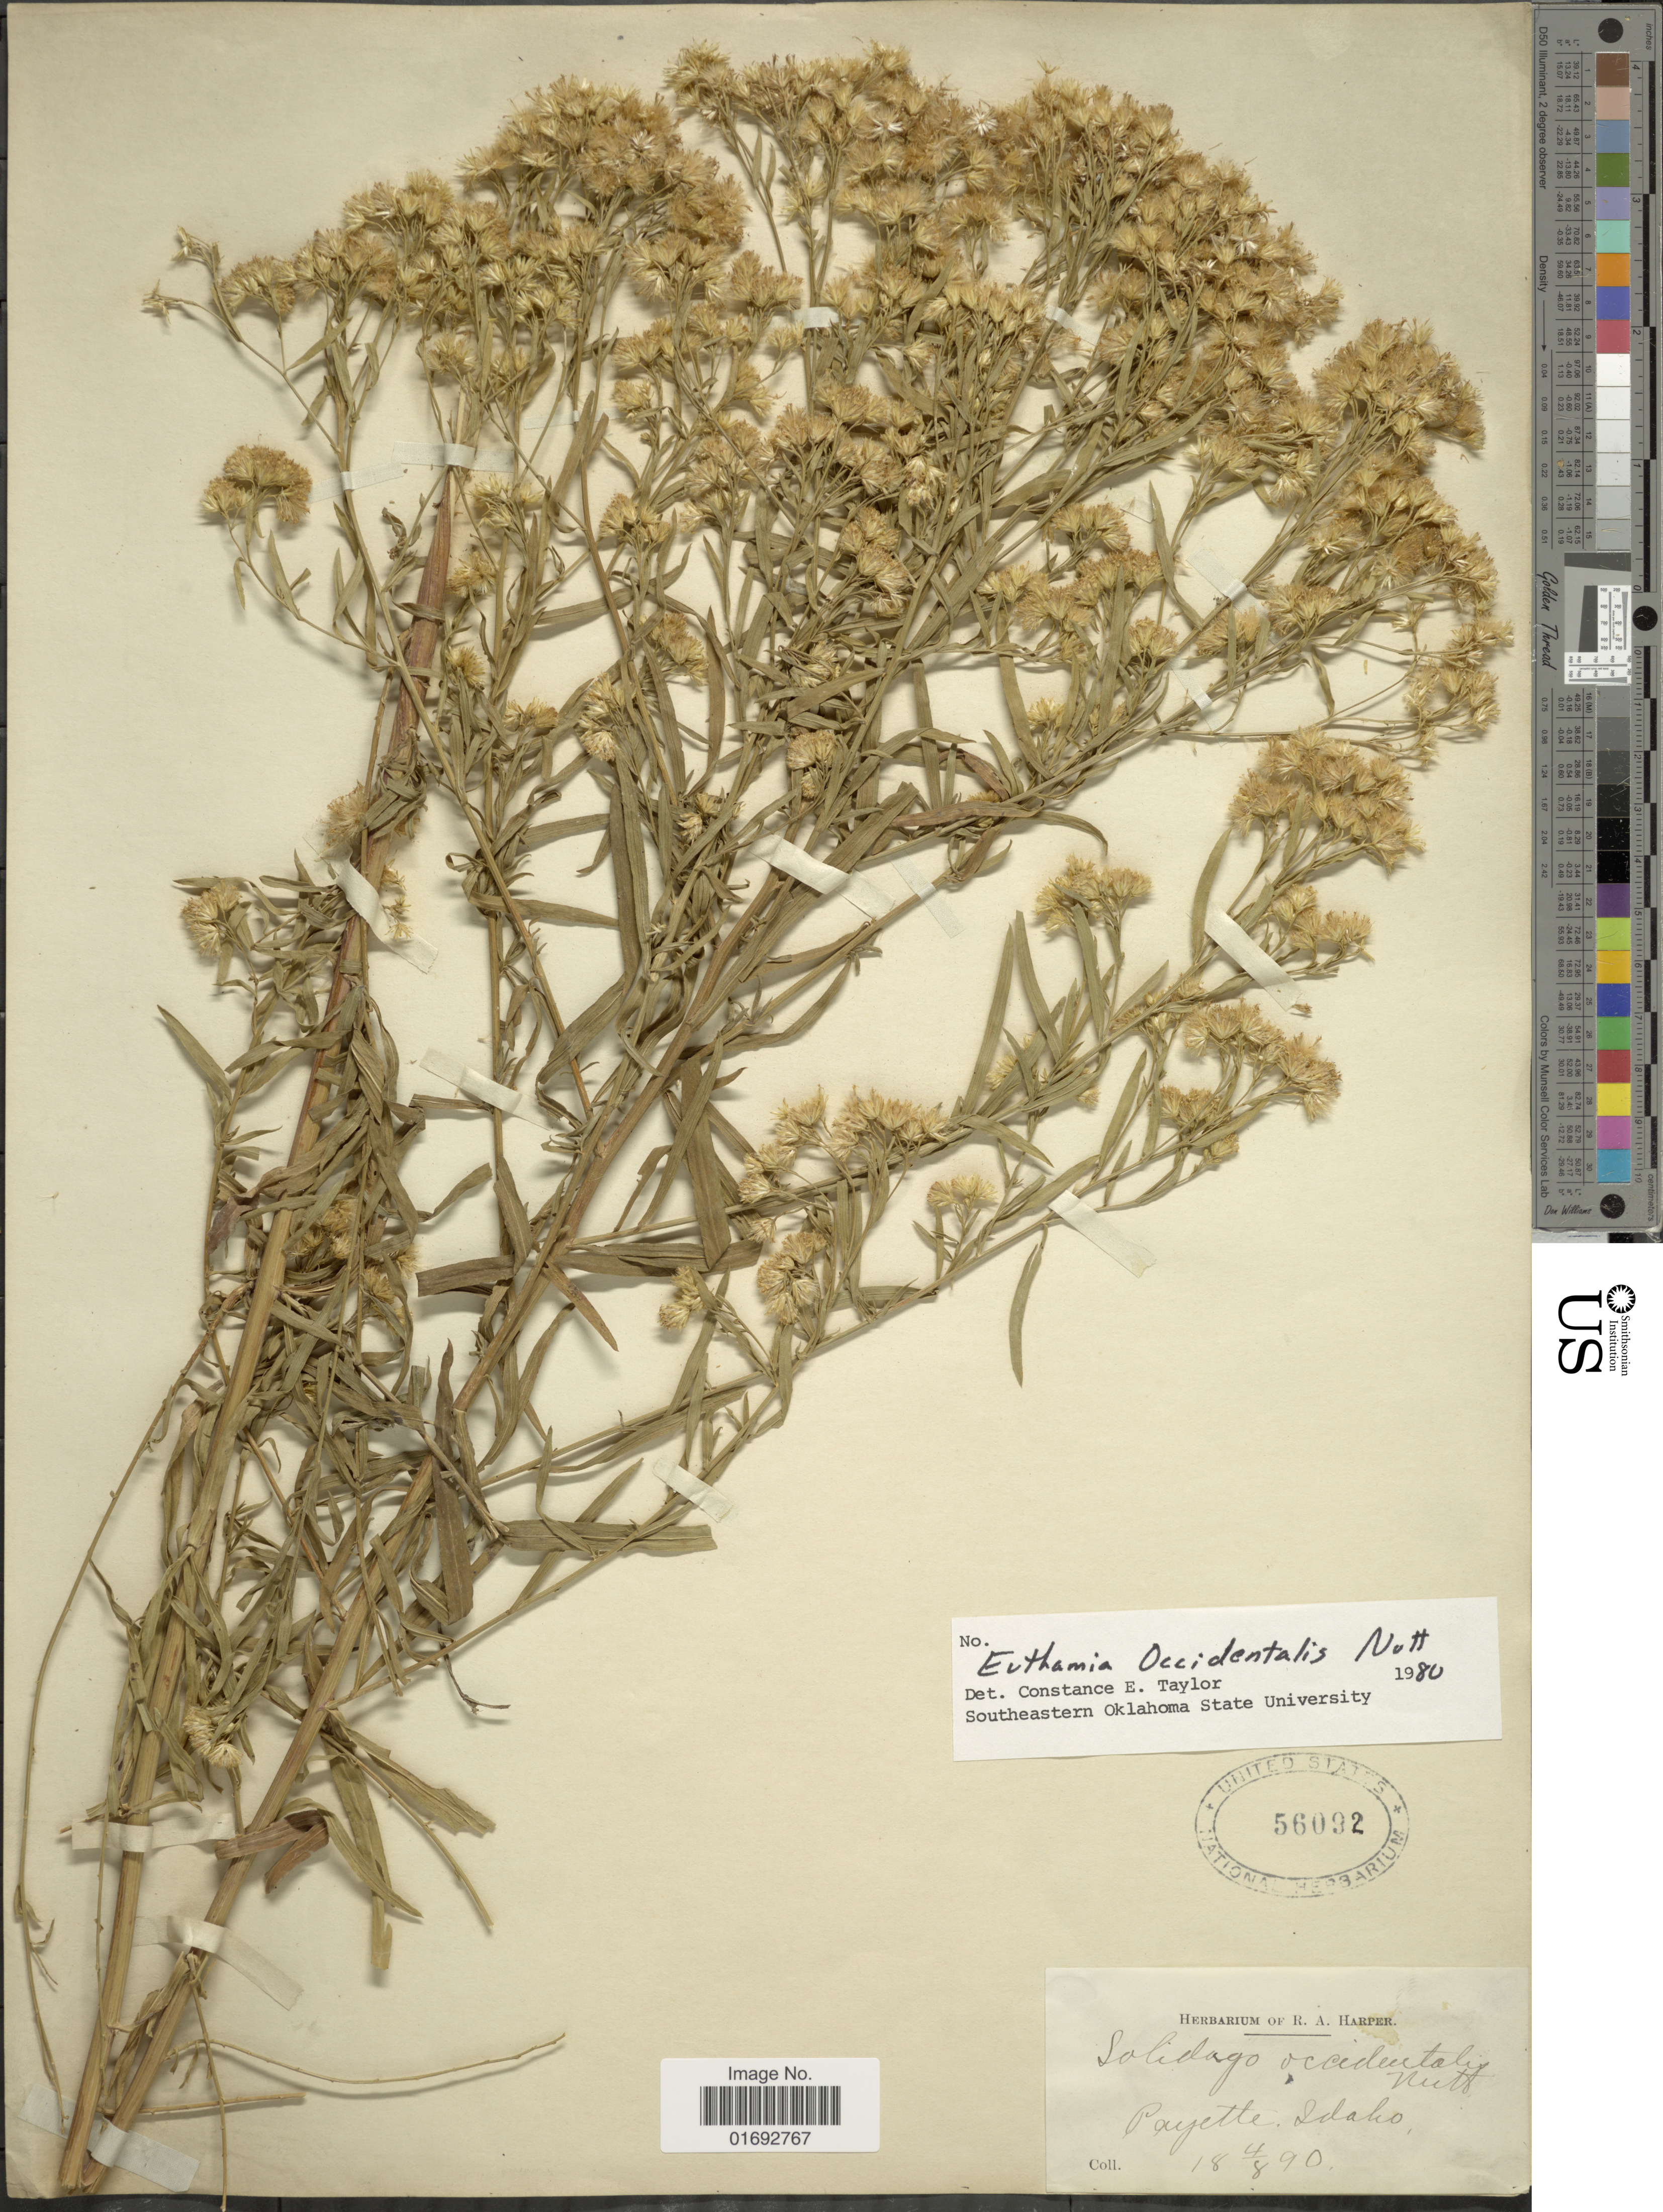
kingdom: Plantae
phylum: Tracheophyta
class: Magnoliopsida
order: Asterales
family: Asteraceae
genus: Euthamia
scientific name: Euthamia occidentalis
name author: Nutt.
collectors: ex herb. S.A. Harper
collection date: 1890-04-08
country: United States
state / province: Idaho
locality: Payette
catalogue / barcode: US 56092